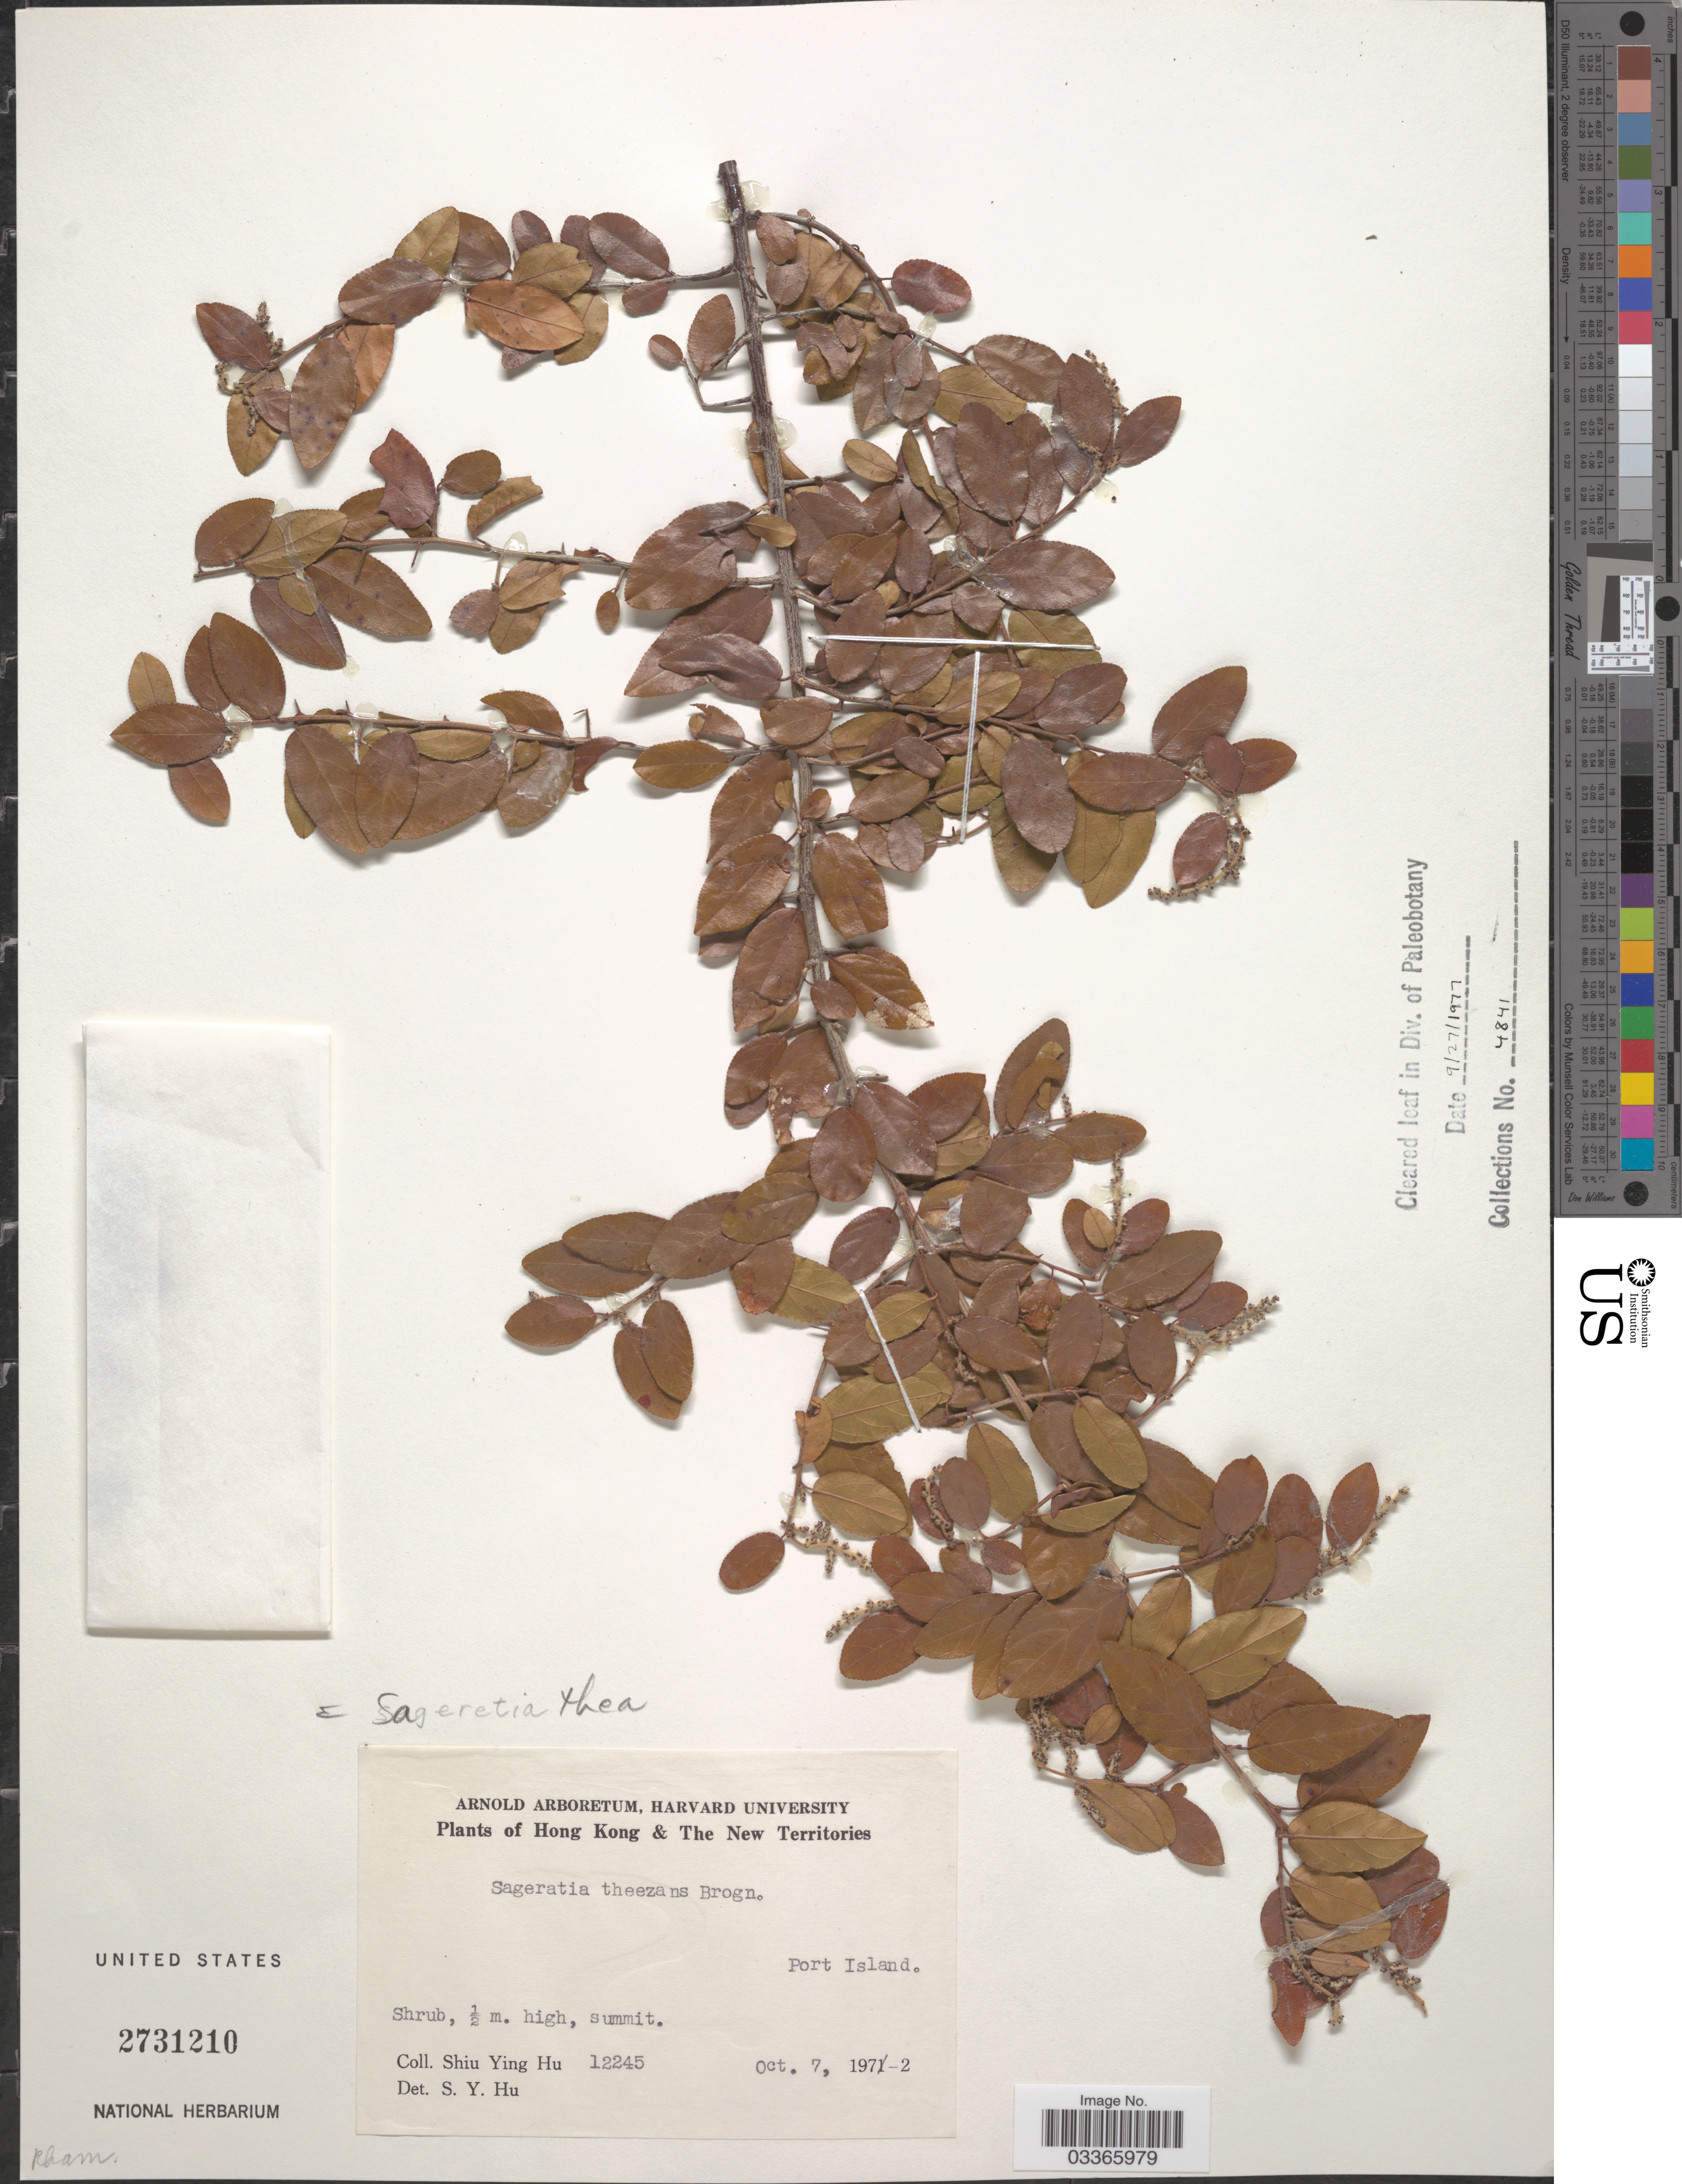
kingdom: Plantae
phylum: Tracheophyta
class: Magnoliopsida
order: Rosales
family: Rhamnaceae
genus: Sageretia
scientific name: Sageretia thea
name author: (Osbeck) M.C. Johnst.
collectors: S. Y. Hu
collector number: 12245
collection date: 1972-10-07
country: China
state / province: Hong Kong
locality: The New Territories, Port Island.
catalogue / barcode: US 2731210